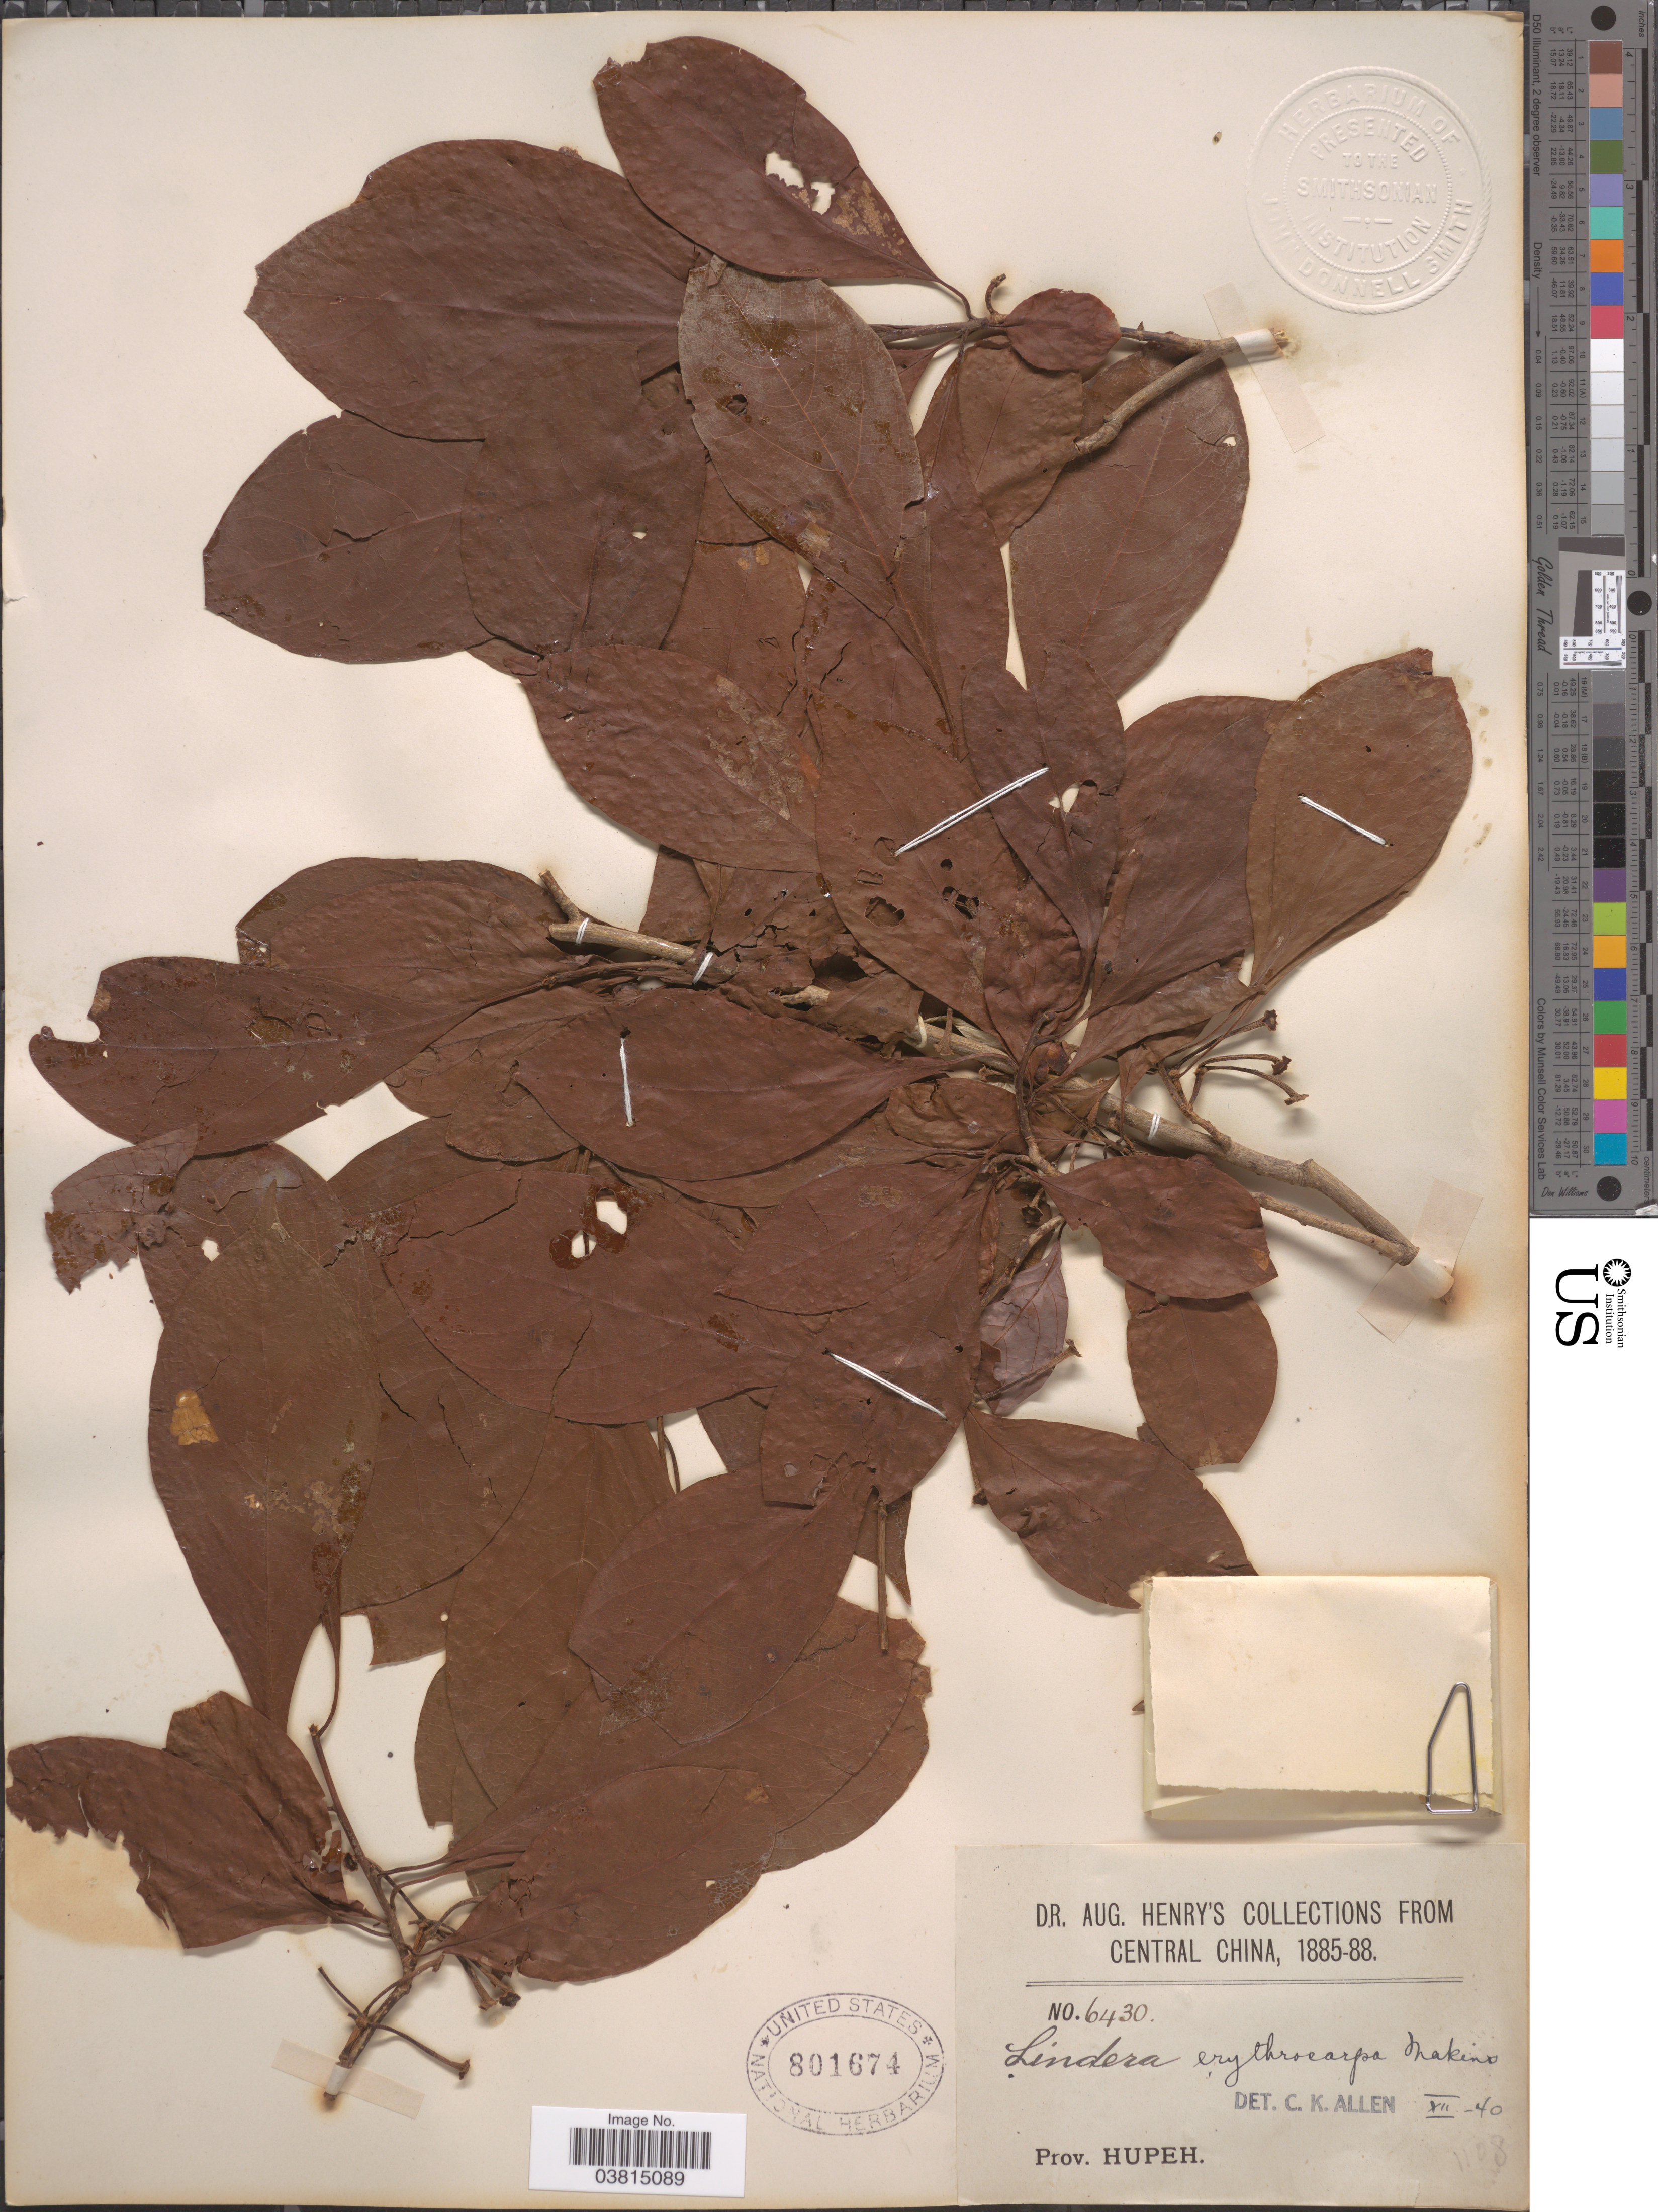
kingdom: Plantae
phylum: Tracheophyta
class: Magnoliopsida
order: Laurales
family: Lauraceae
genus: Lindera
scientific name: Lindera erythrocarpa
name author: Makino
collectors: A. Henry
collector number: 6430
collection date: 1885/1888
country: China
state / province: Hubei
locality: Central China. Prov. Hupeh.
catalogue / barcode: US 801674